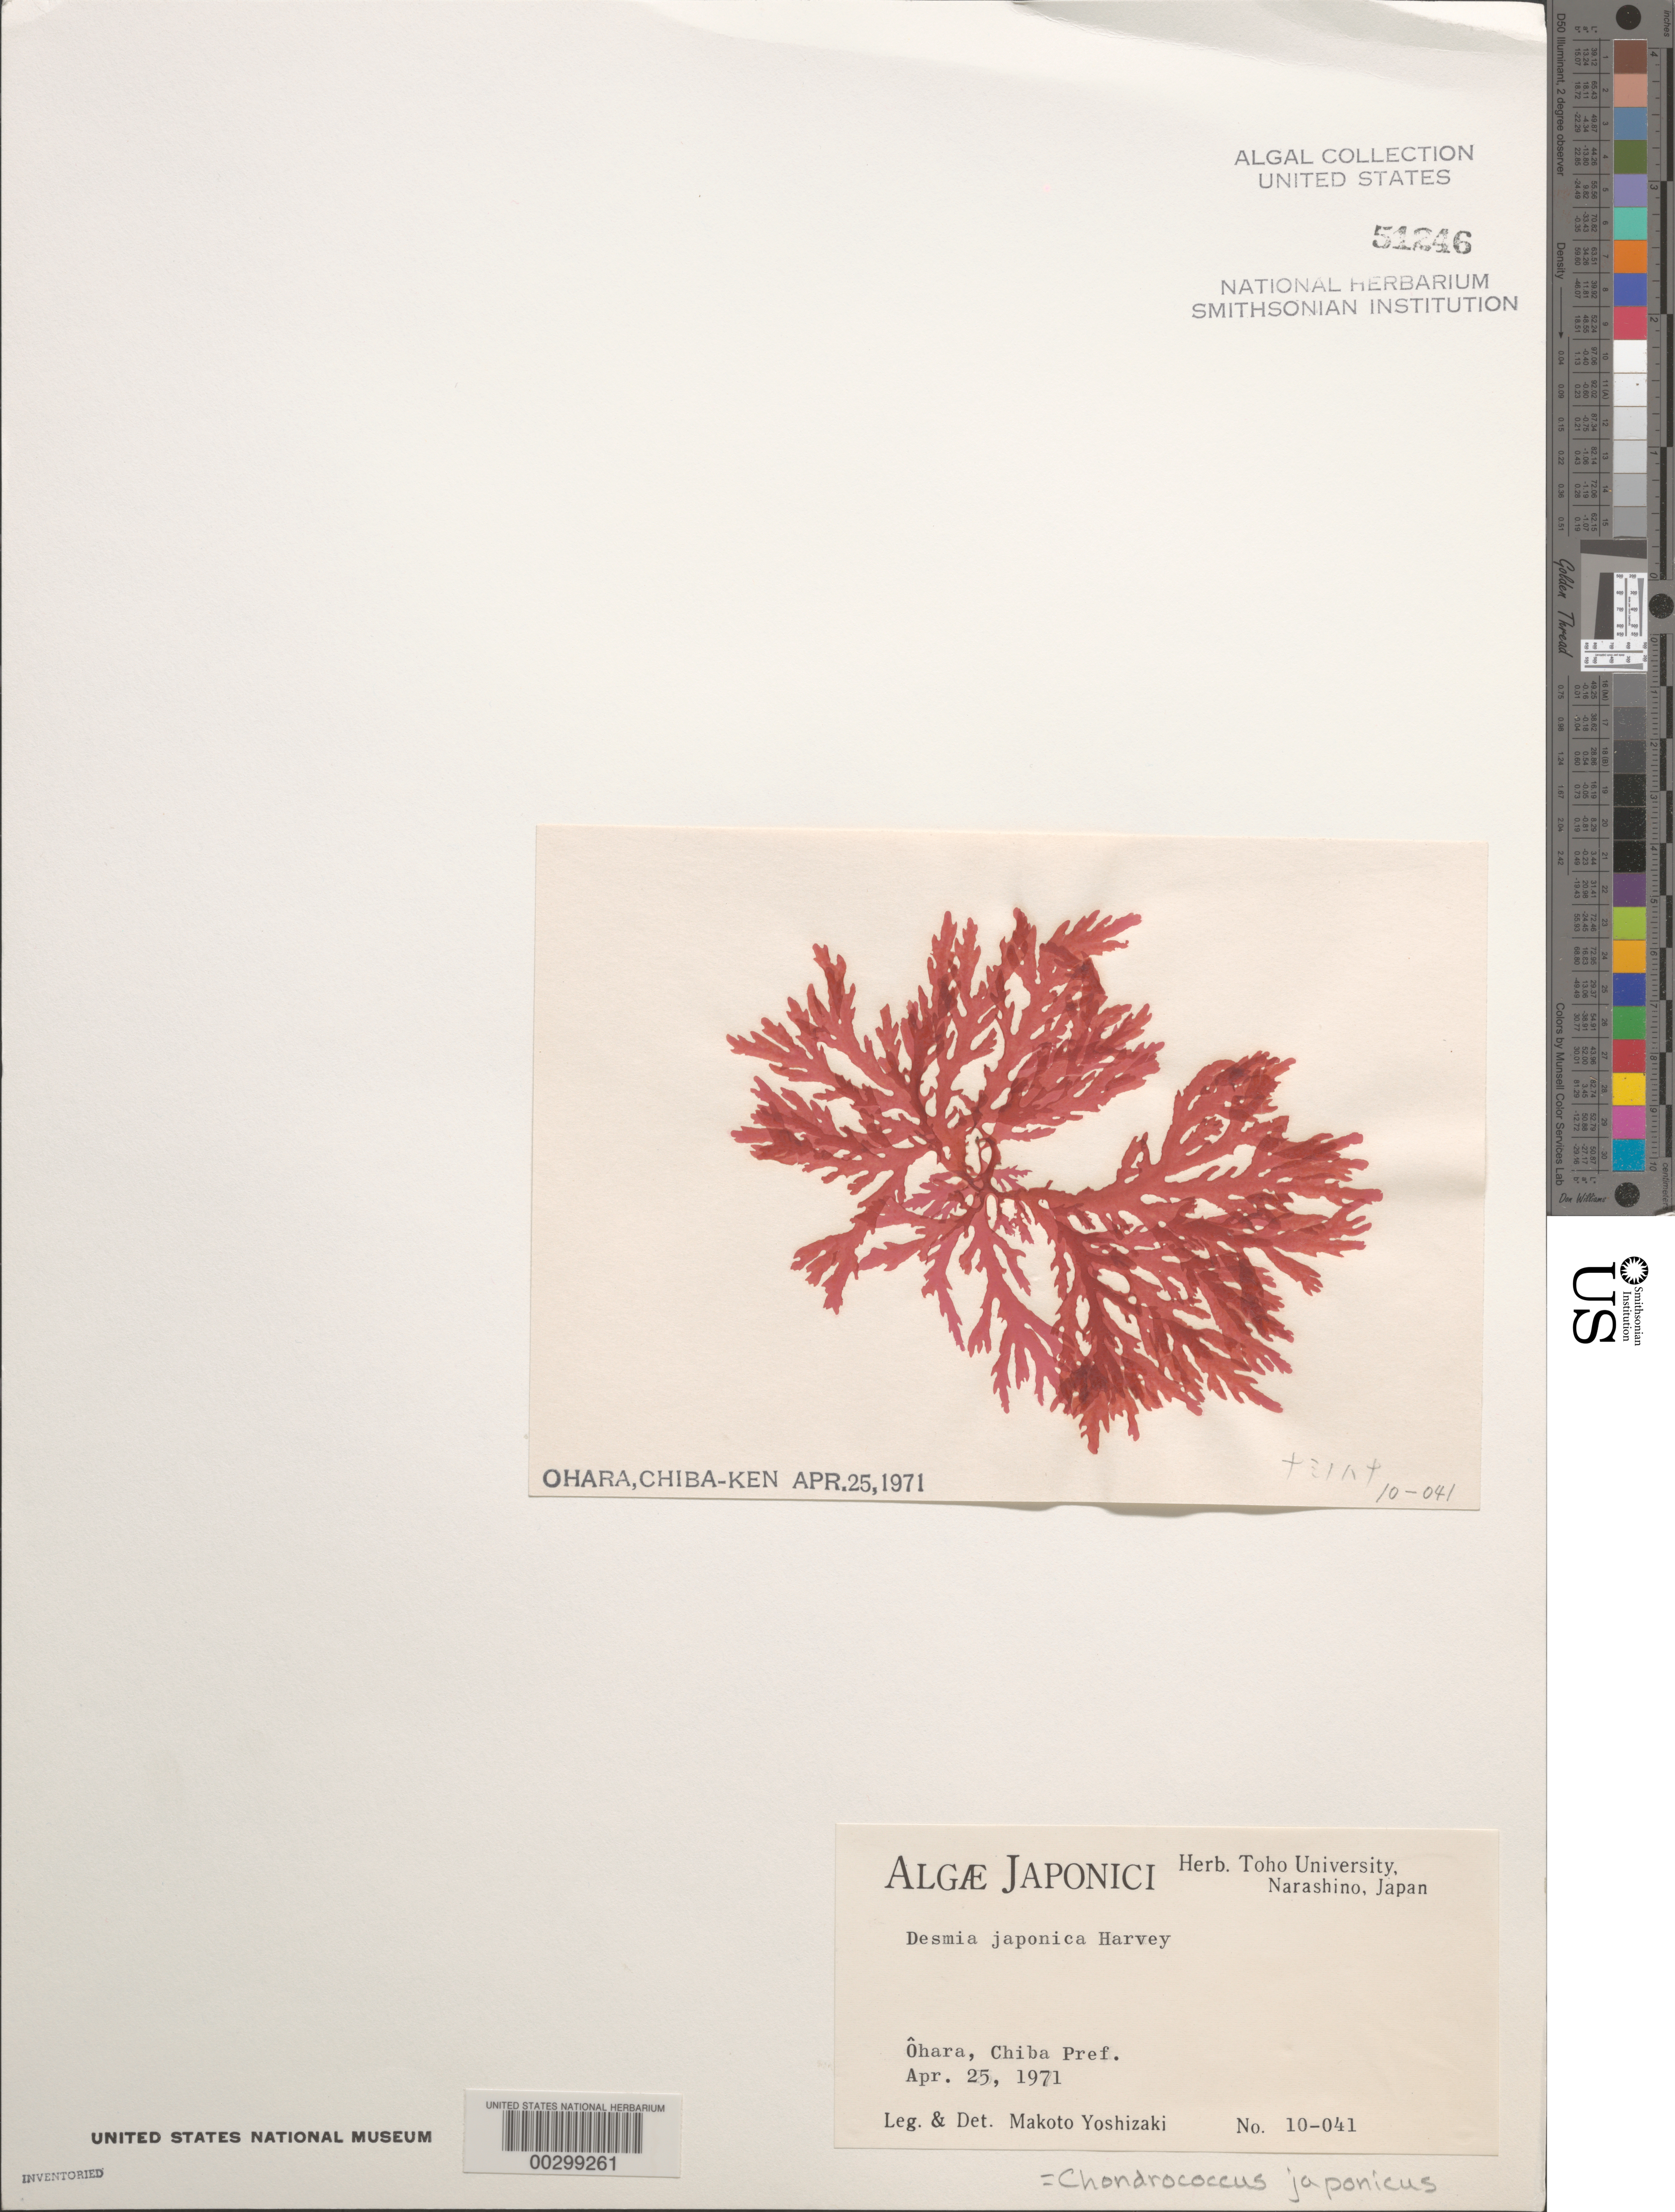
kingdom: Plantae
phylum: Rhodophyta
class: Florideophyceae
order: Gigartinales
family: Rhizophyllidaceae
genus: Portieria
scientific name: Portieria japonica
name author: (Harv.) P.C. Silva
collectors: M. Yoshizaki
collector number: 10-041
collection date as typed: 25 Apr 1971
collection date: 1971-04-25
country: Japan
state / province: Tiba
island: Honshu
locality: Ohara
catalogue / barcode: US 51246